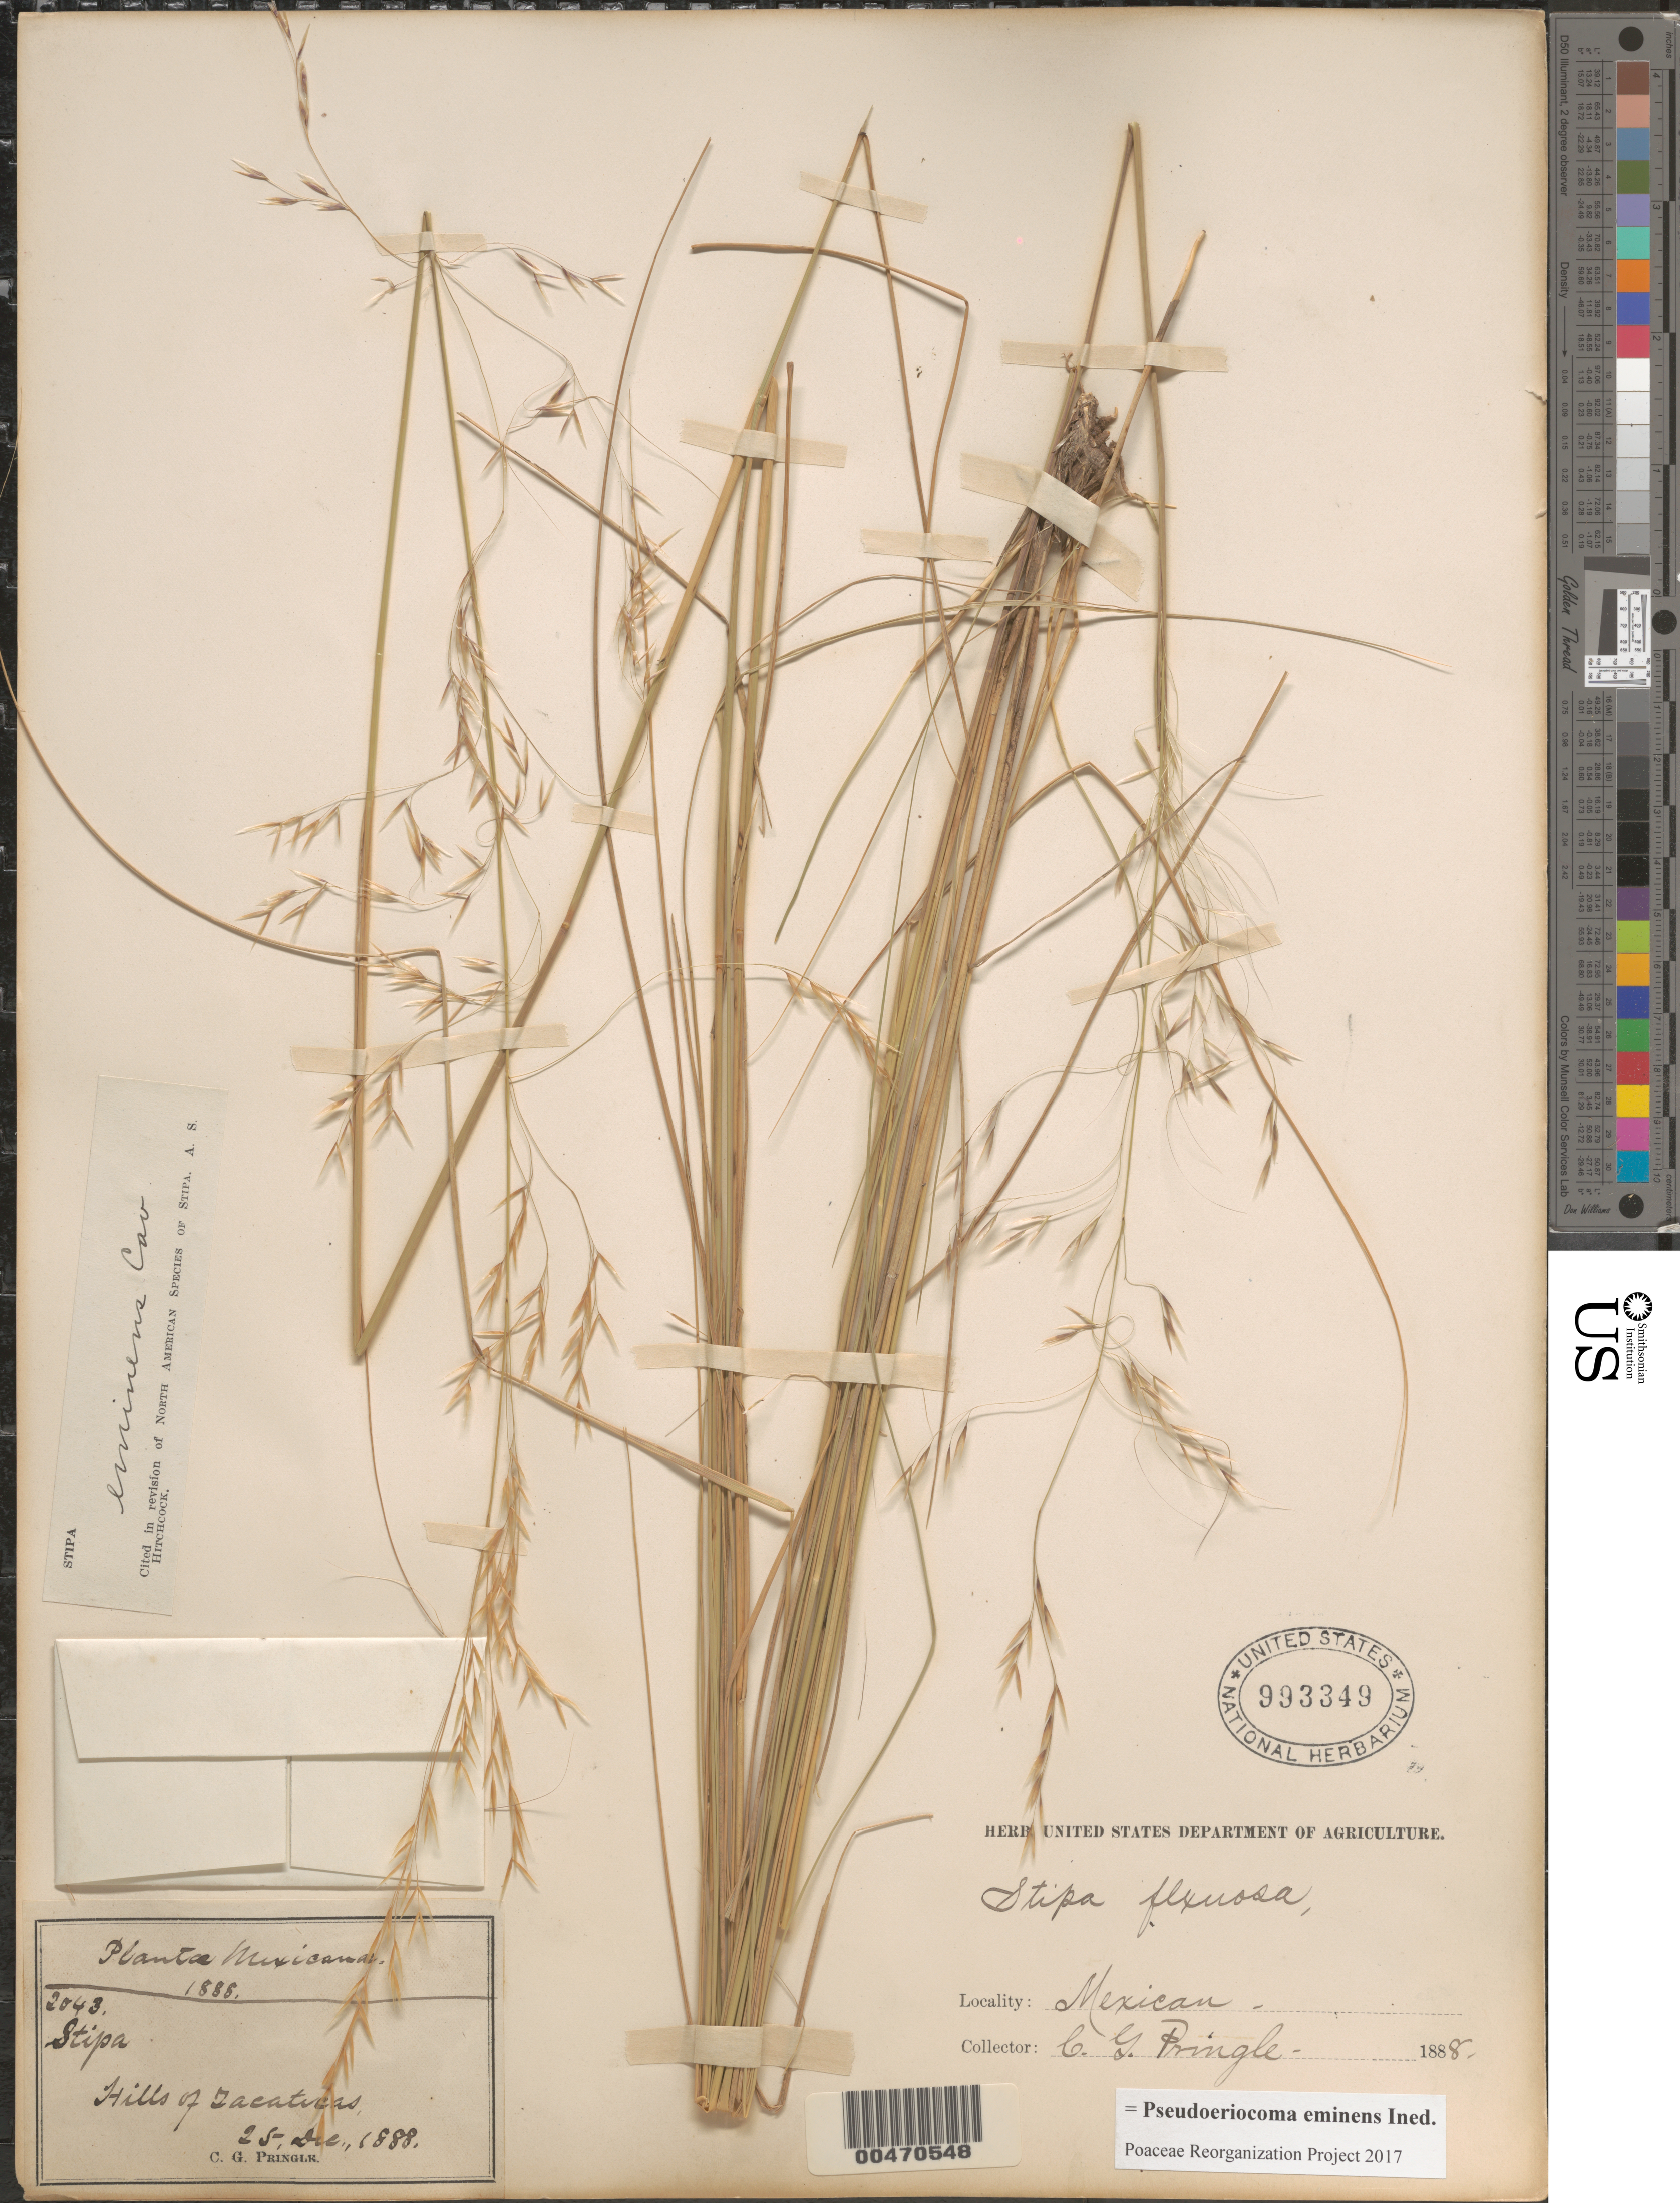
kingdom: Plantae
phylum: Tracheophyta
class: Liliopsida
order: Poales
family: Poaceae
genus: Pseudoeriocoma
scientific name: Pseudoeriocoma eminens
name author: (Cav.) Romasch.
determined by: Poaceae Reorganization Project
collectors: C. G. Pringle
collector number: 2043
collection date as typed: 25 Dec 1888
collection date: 1888-12-25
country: Mexico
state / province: Zacatecas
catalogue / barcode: US 993349